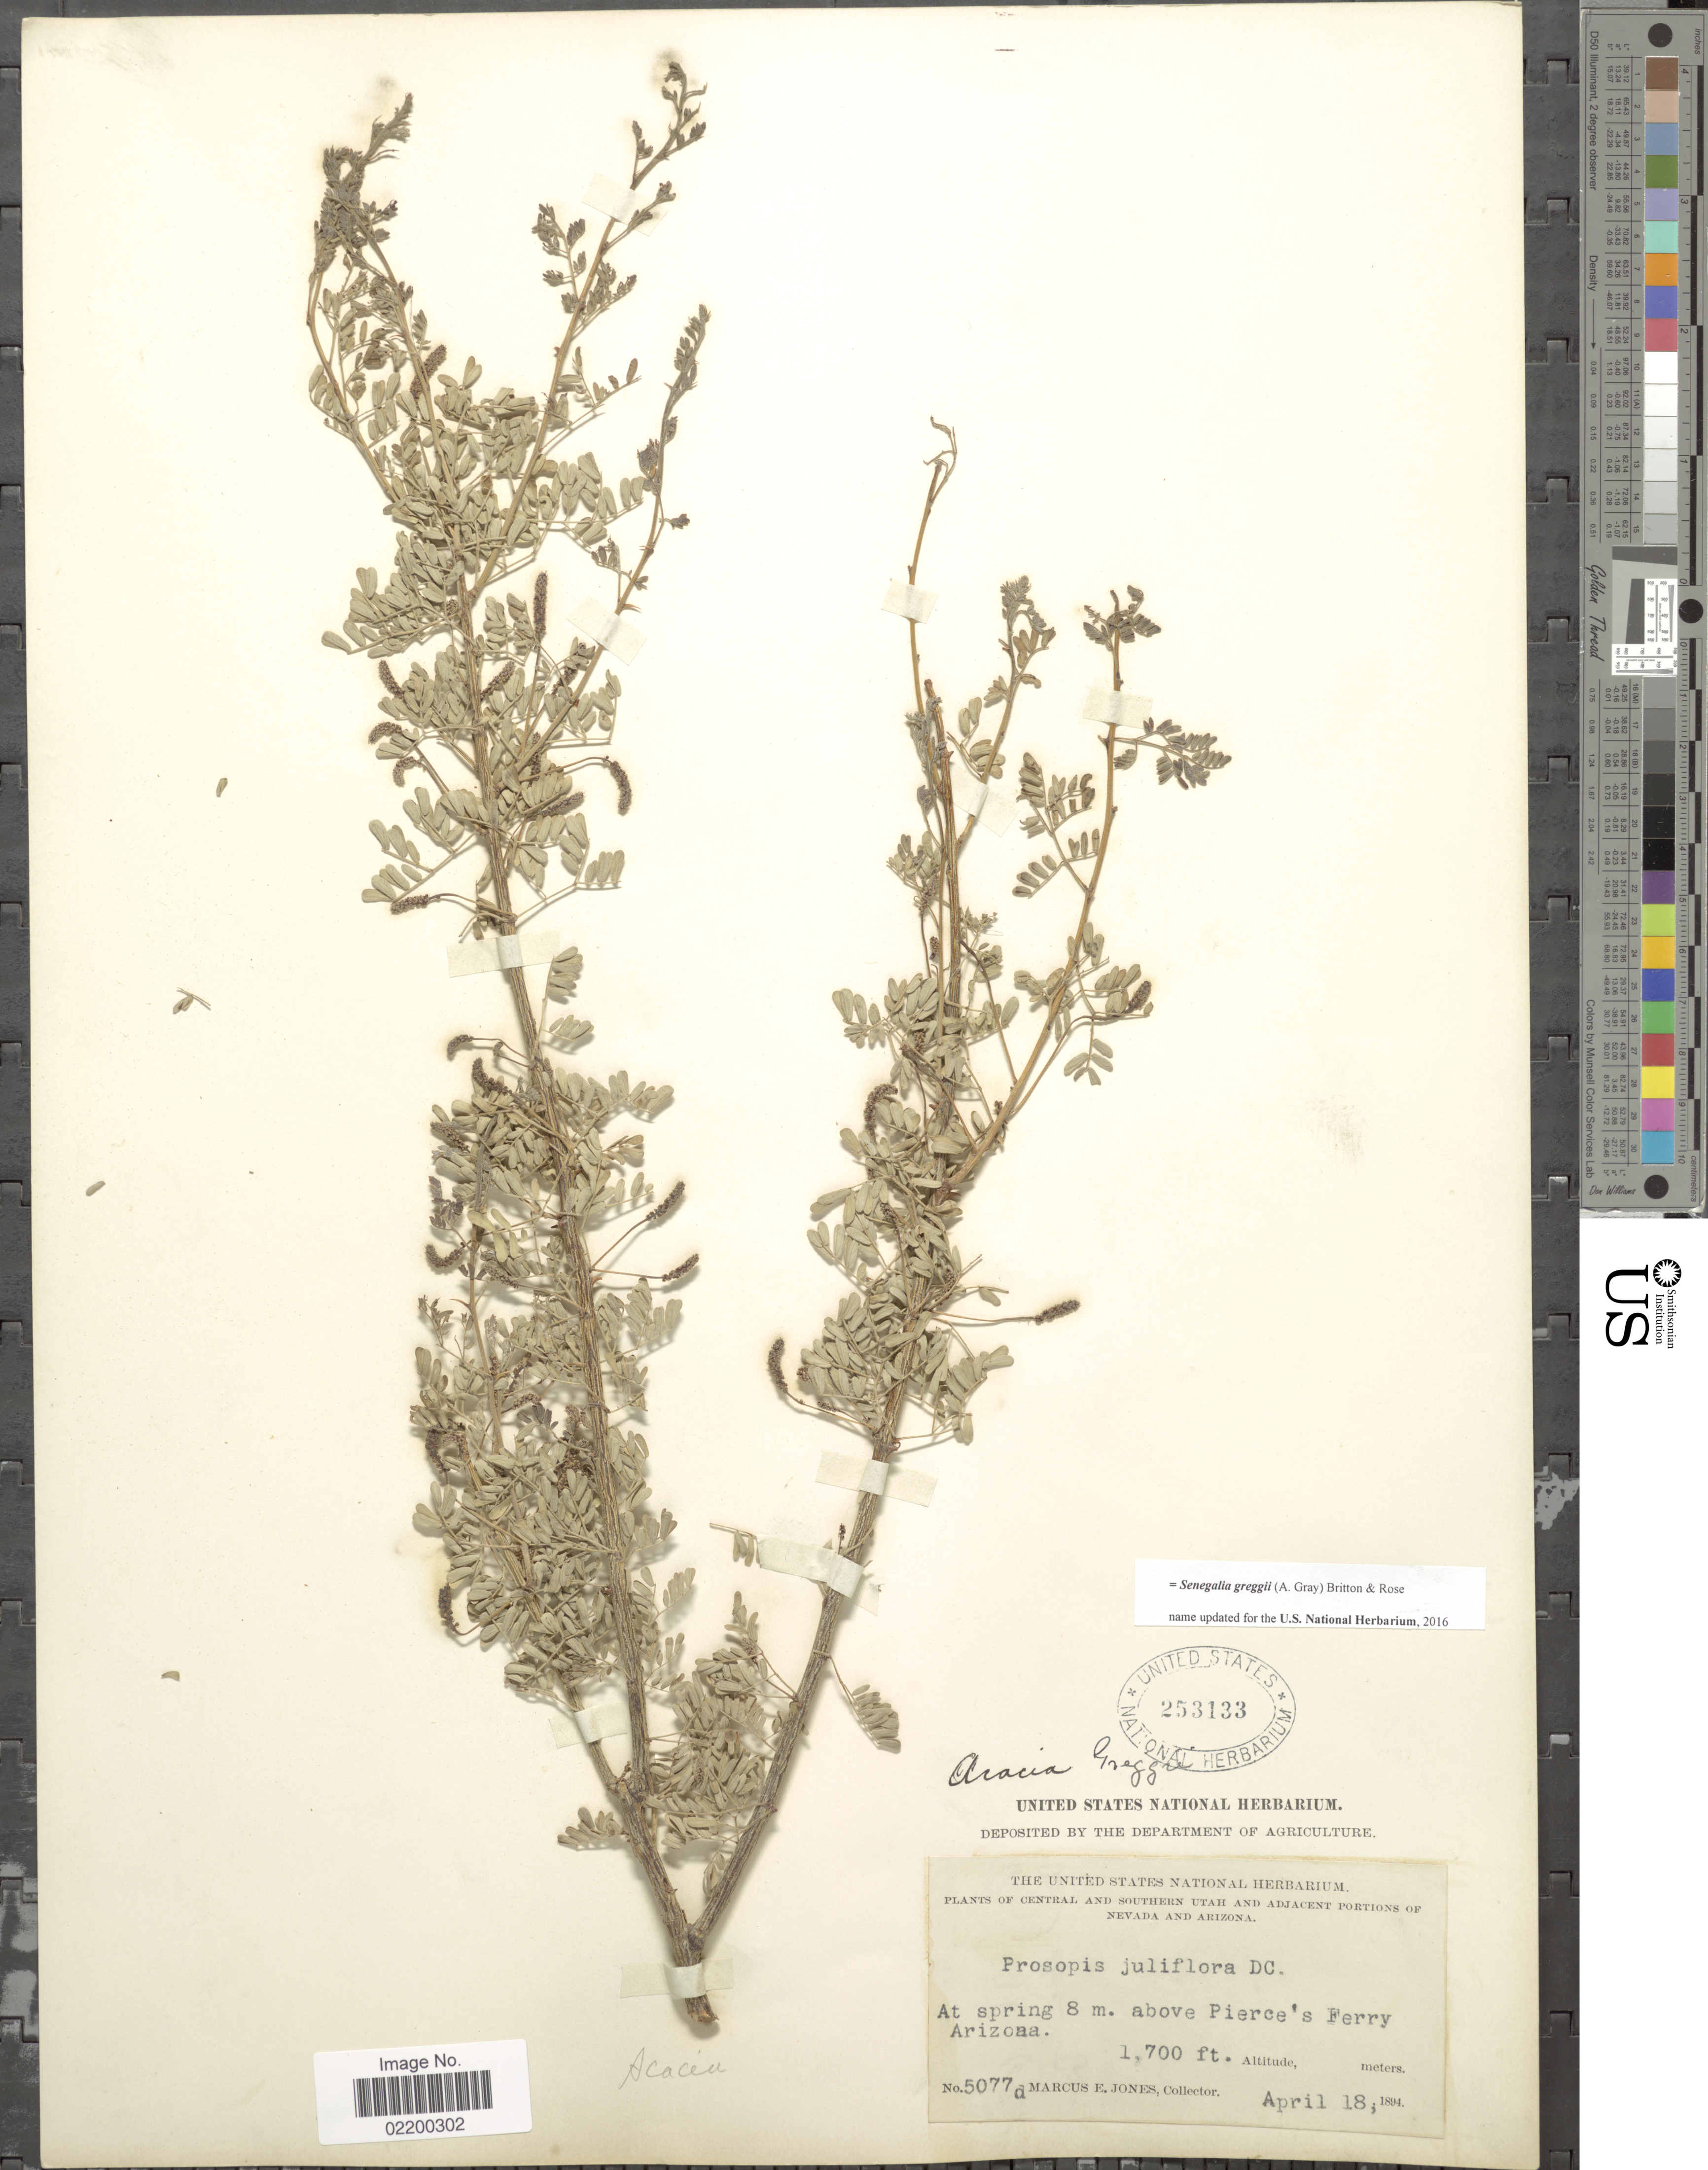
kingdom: Plantae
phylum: Tracheophyta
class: Magnoliopsida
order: Fabales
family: Fabaceae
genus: Senegalia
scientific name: Senegalia greggii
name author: (A. Gray) Britton & Rose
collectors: M. E. Jones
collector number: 5077d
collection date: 1894-04-18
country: United States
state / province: Arizona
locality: Central and Southern Utah and Adjacent Portions of Nevada and Arizona, At spring 8 m. above Pierce's Ferry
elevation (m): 1700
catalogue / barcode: US 253133